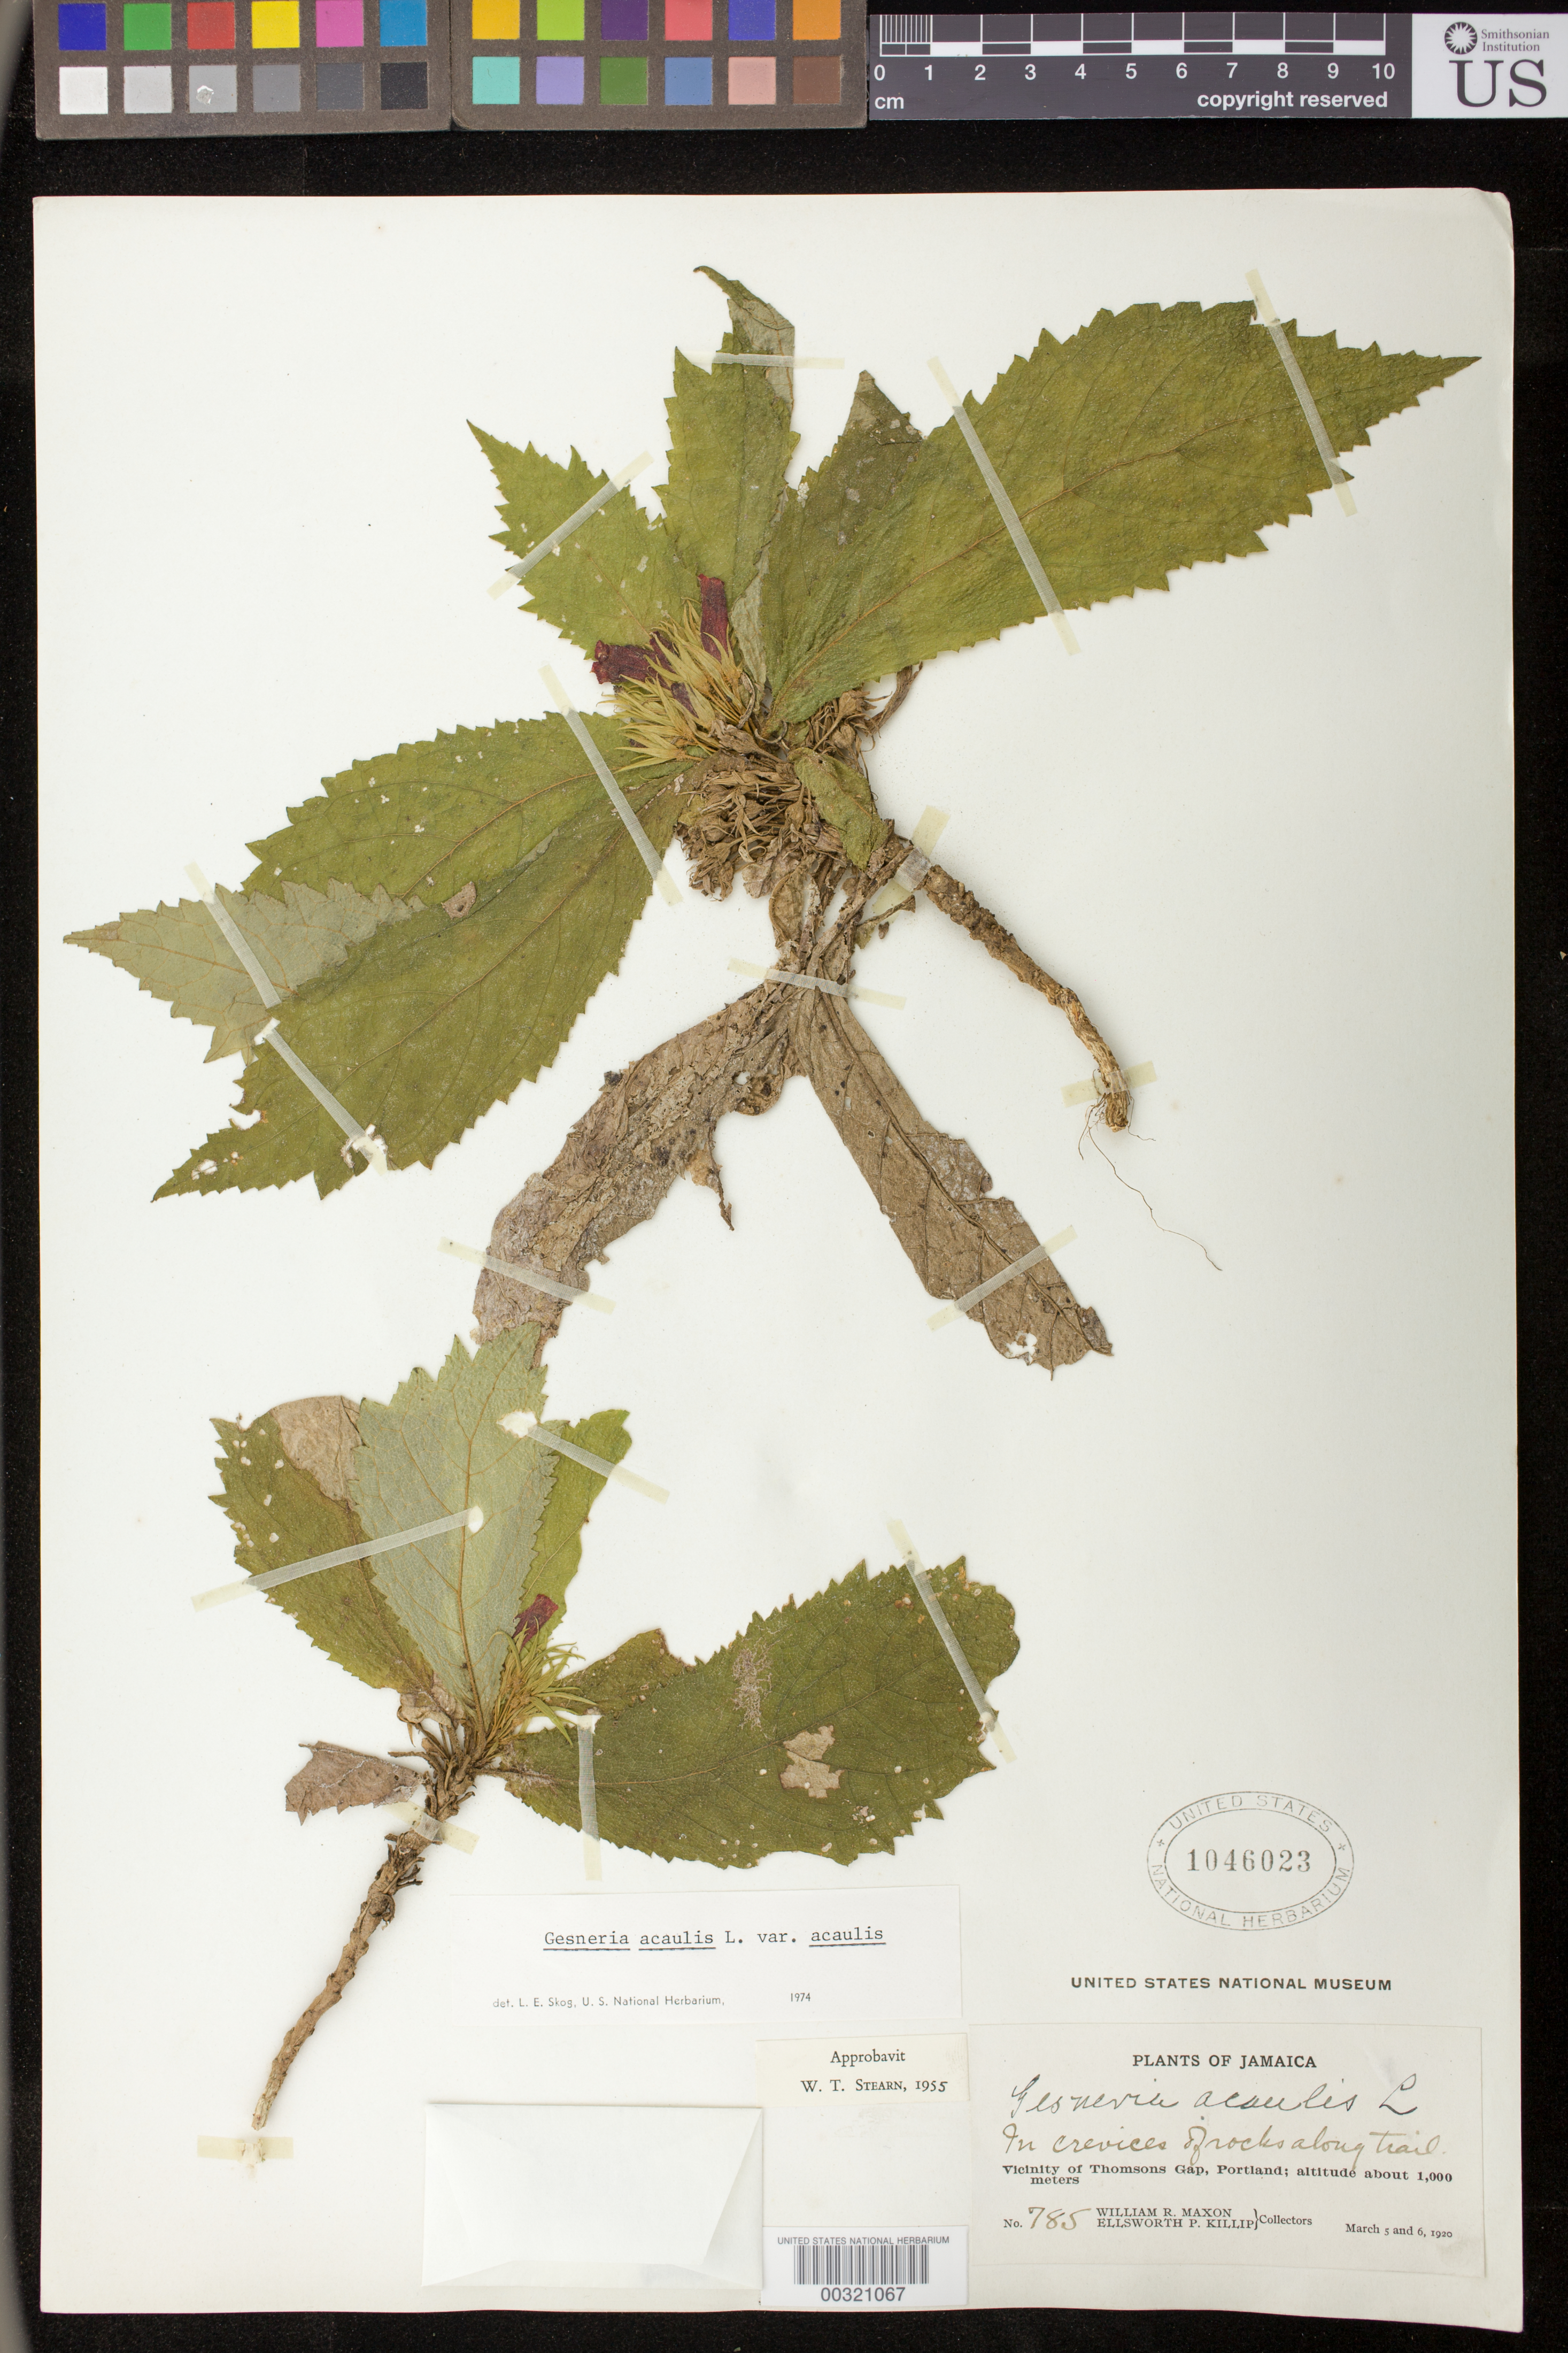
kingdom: Plantae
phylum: Tracheophyta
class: Magnoliopsida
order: Lamiales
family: Gesneriaceae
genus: Gesneria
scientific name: Gesneria acaulis var. acaulis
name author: L.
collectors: W. R. Maxon & E. P. Killip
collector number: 785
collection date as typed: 5-6 Mar 1920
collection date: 1920-03-05/1920-03-06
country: Jamaica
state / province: Portland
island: Jamaica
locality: Vicinity of Thomsons Gap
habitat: In crevices of rocks along trail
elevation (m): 1000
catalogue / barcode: US 1046023